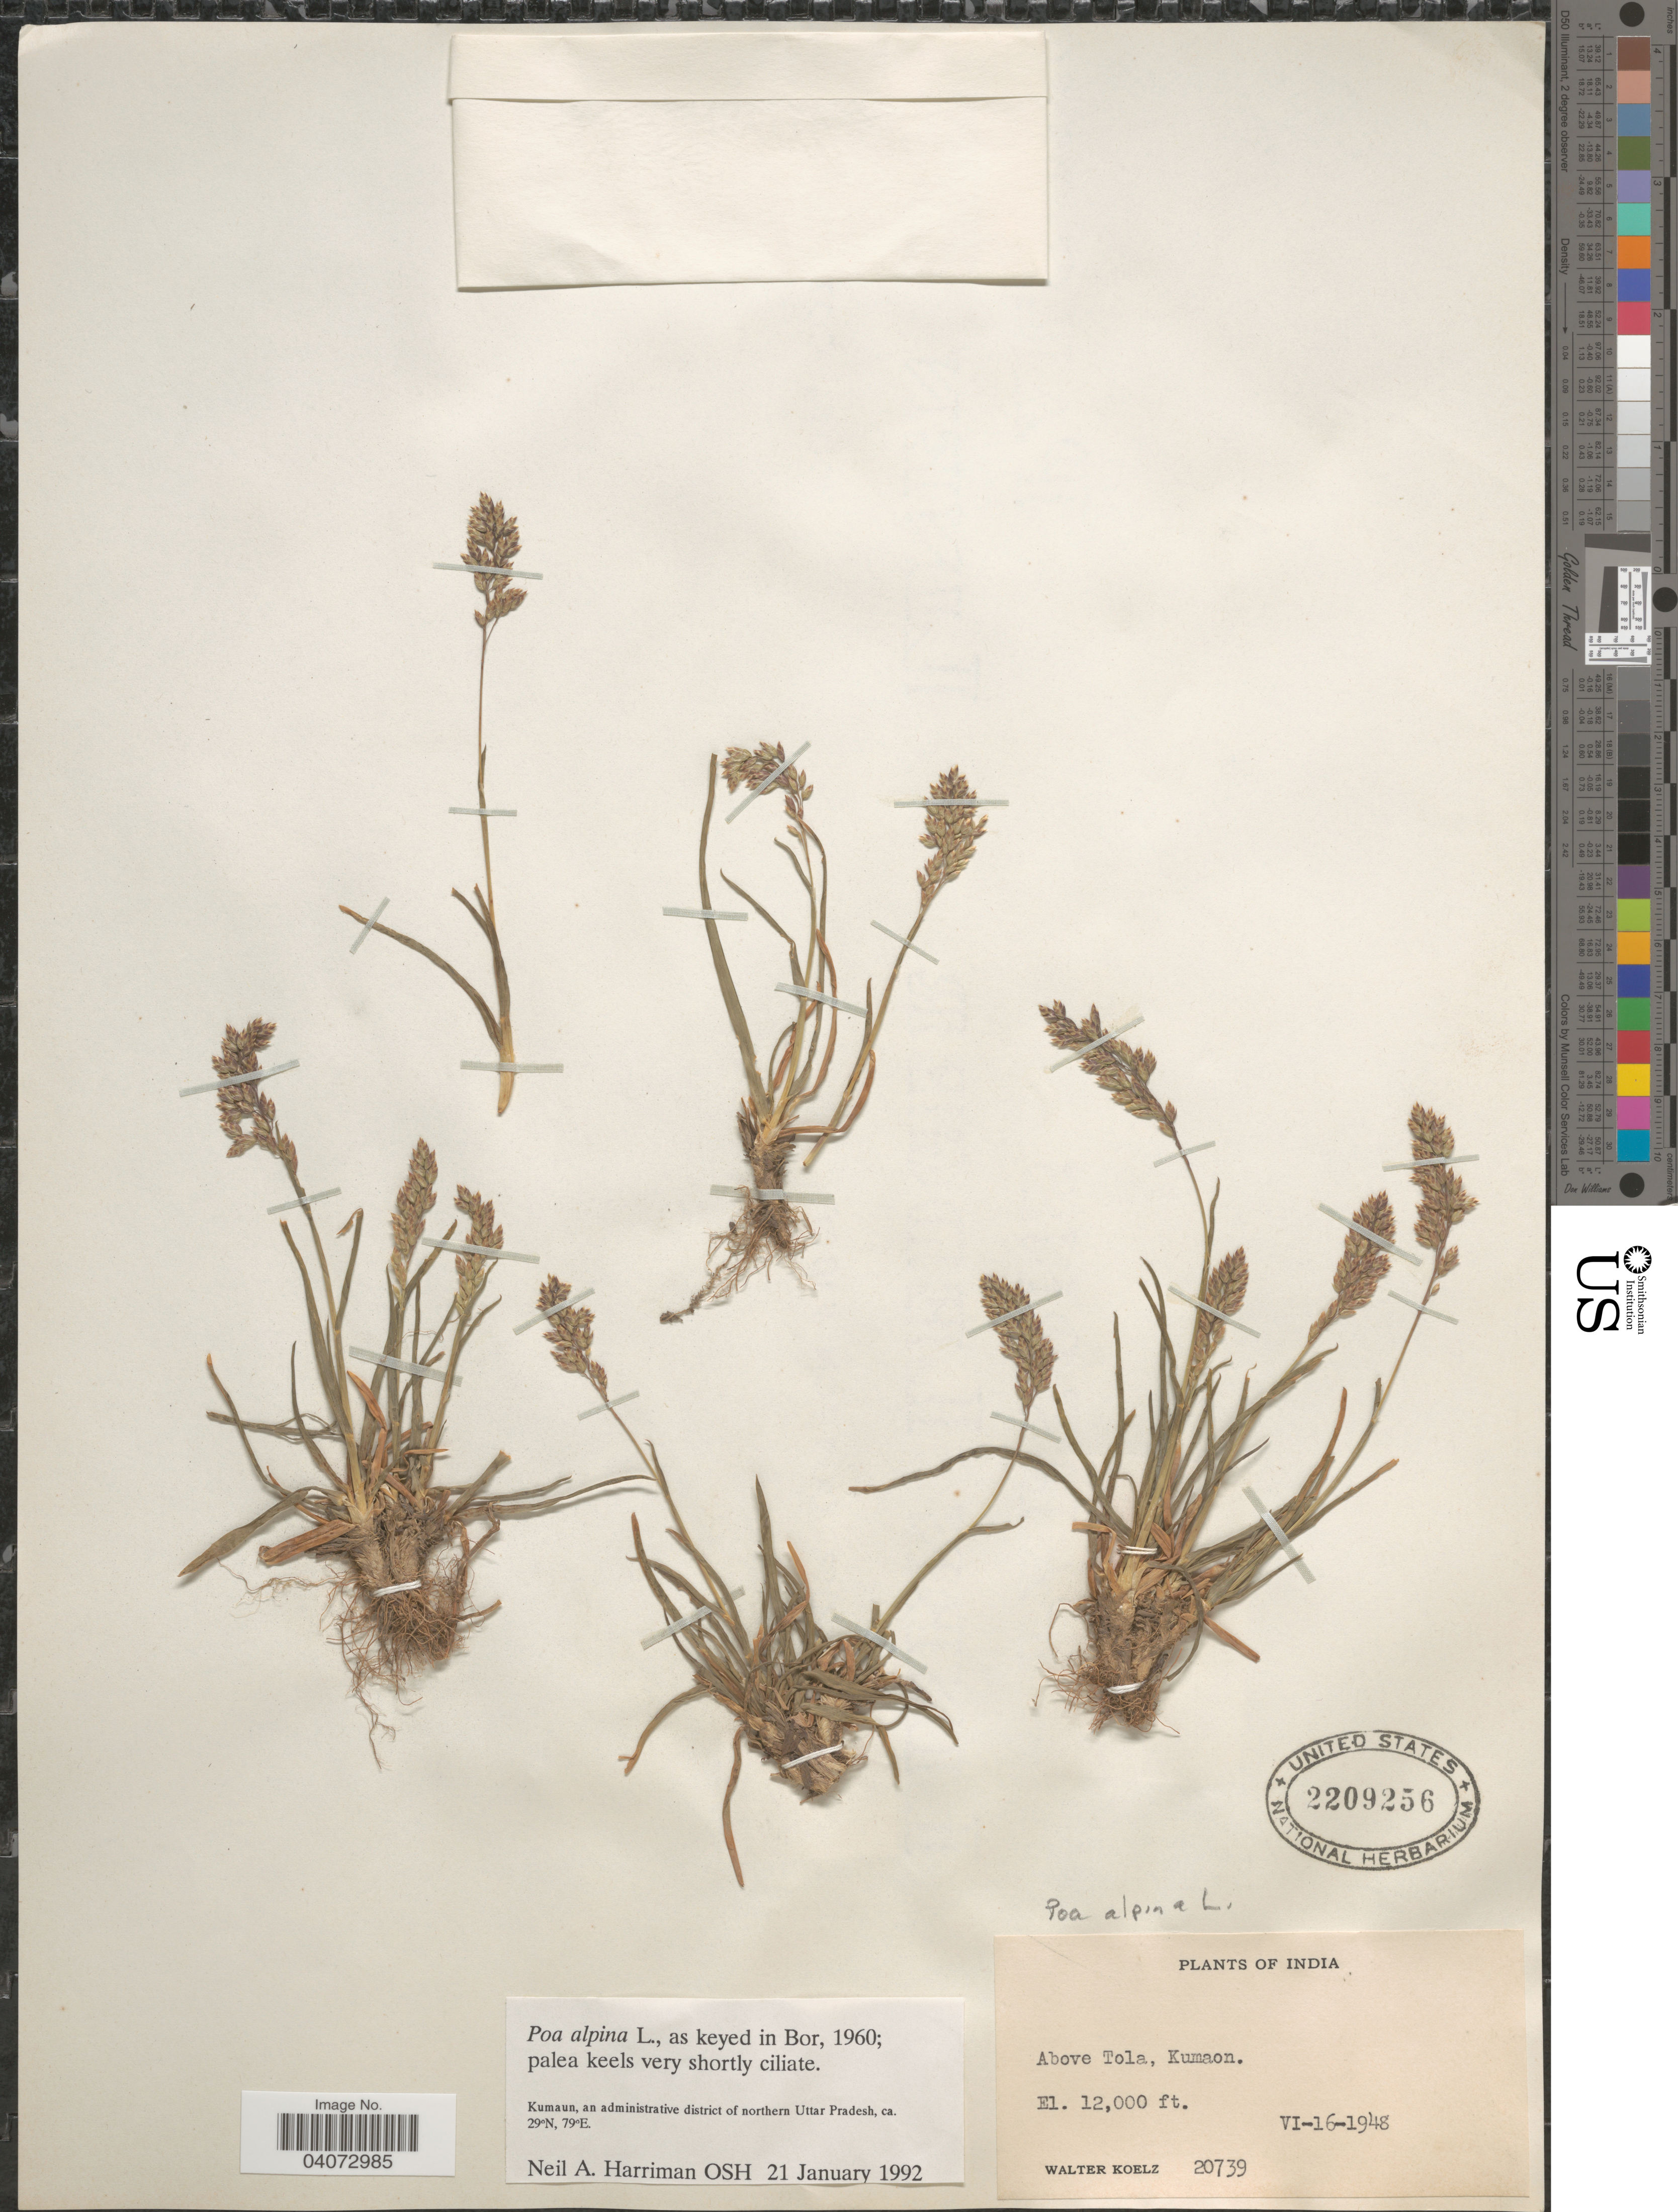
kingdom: Plantae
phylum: Tracheophyta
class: Liliopsida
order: Poales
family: Poaceae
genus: Poa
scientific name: Poa alpina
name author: L.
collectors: W. N. Koelz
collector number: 20739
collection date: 1948-06-16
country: India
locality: Above Tola, Kumaon.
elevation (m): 3658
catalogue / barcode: US 2209256